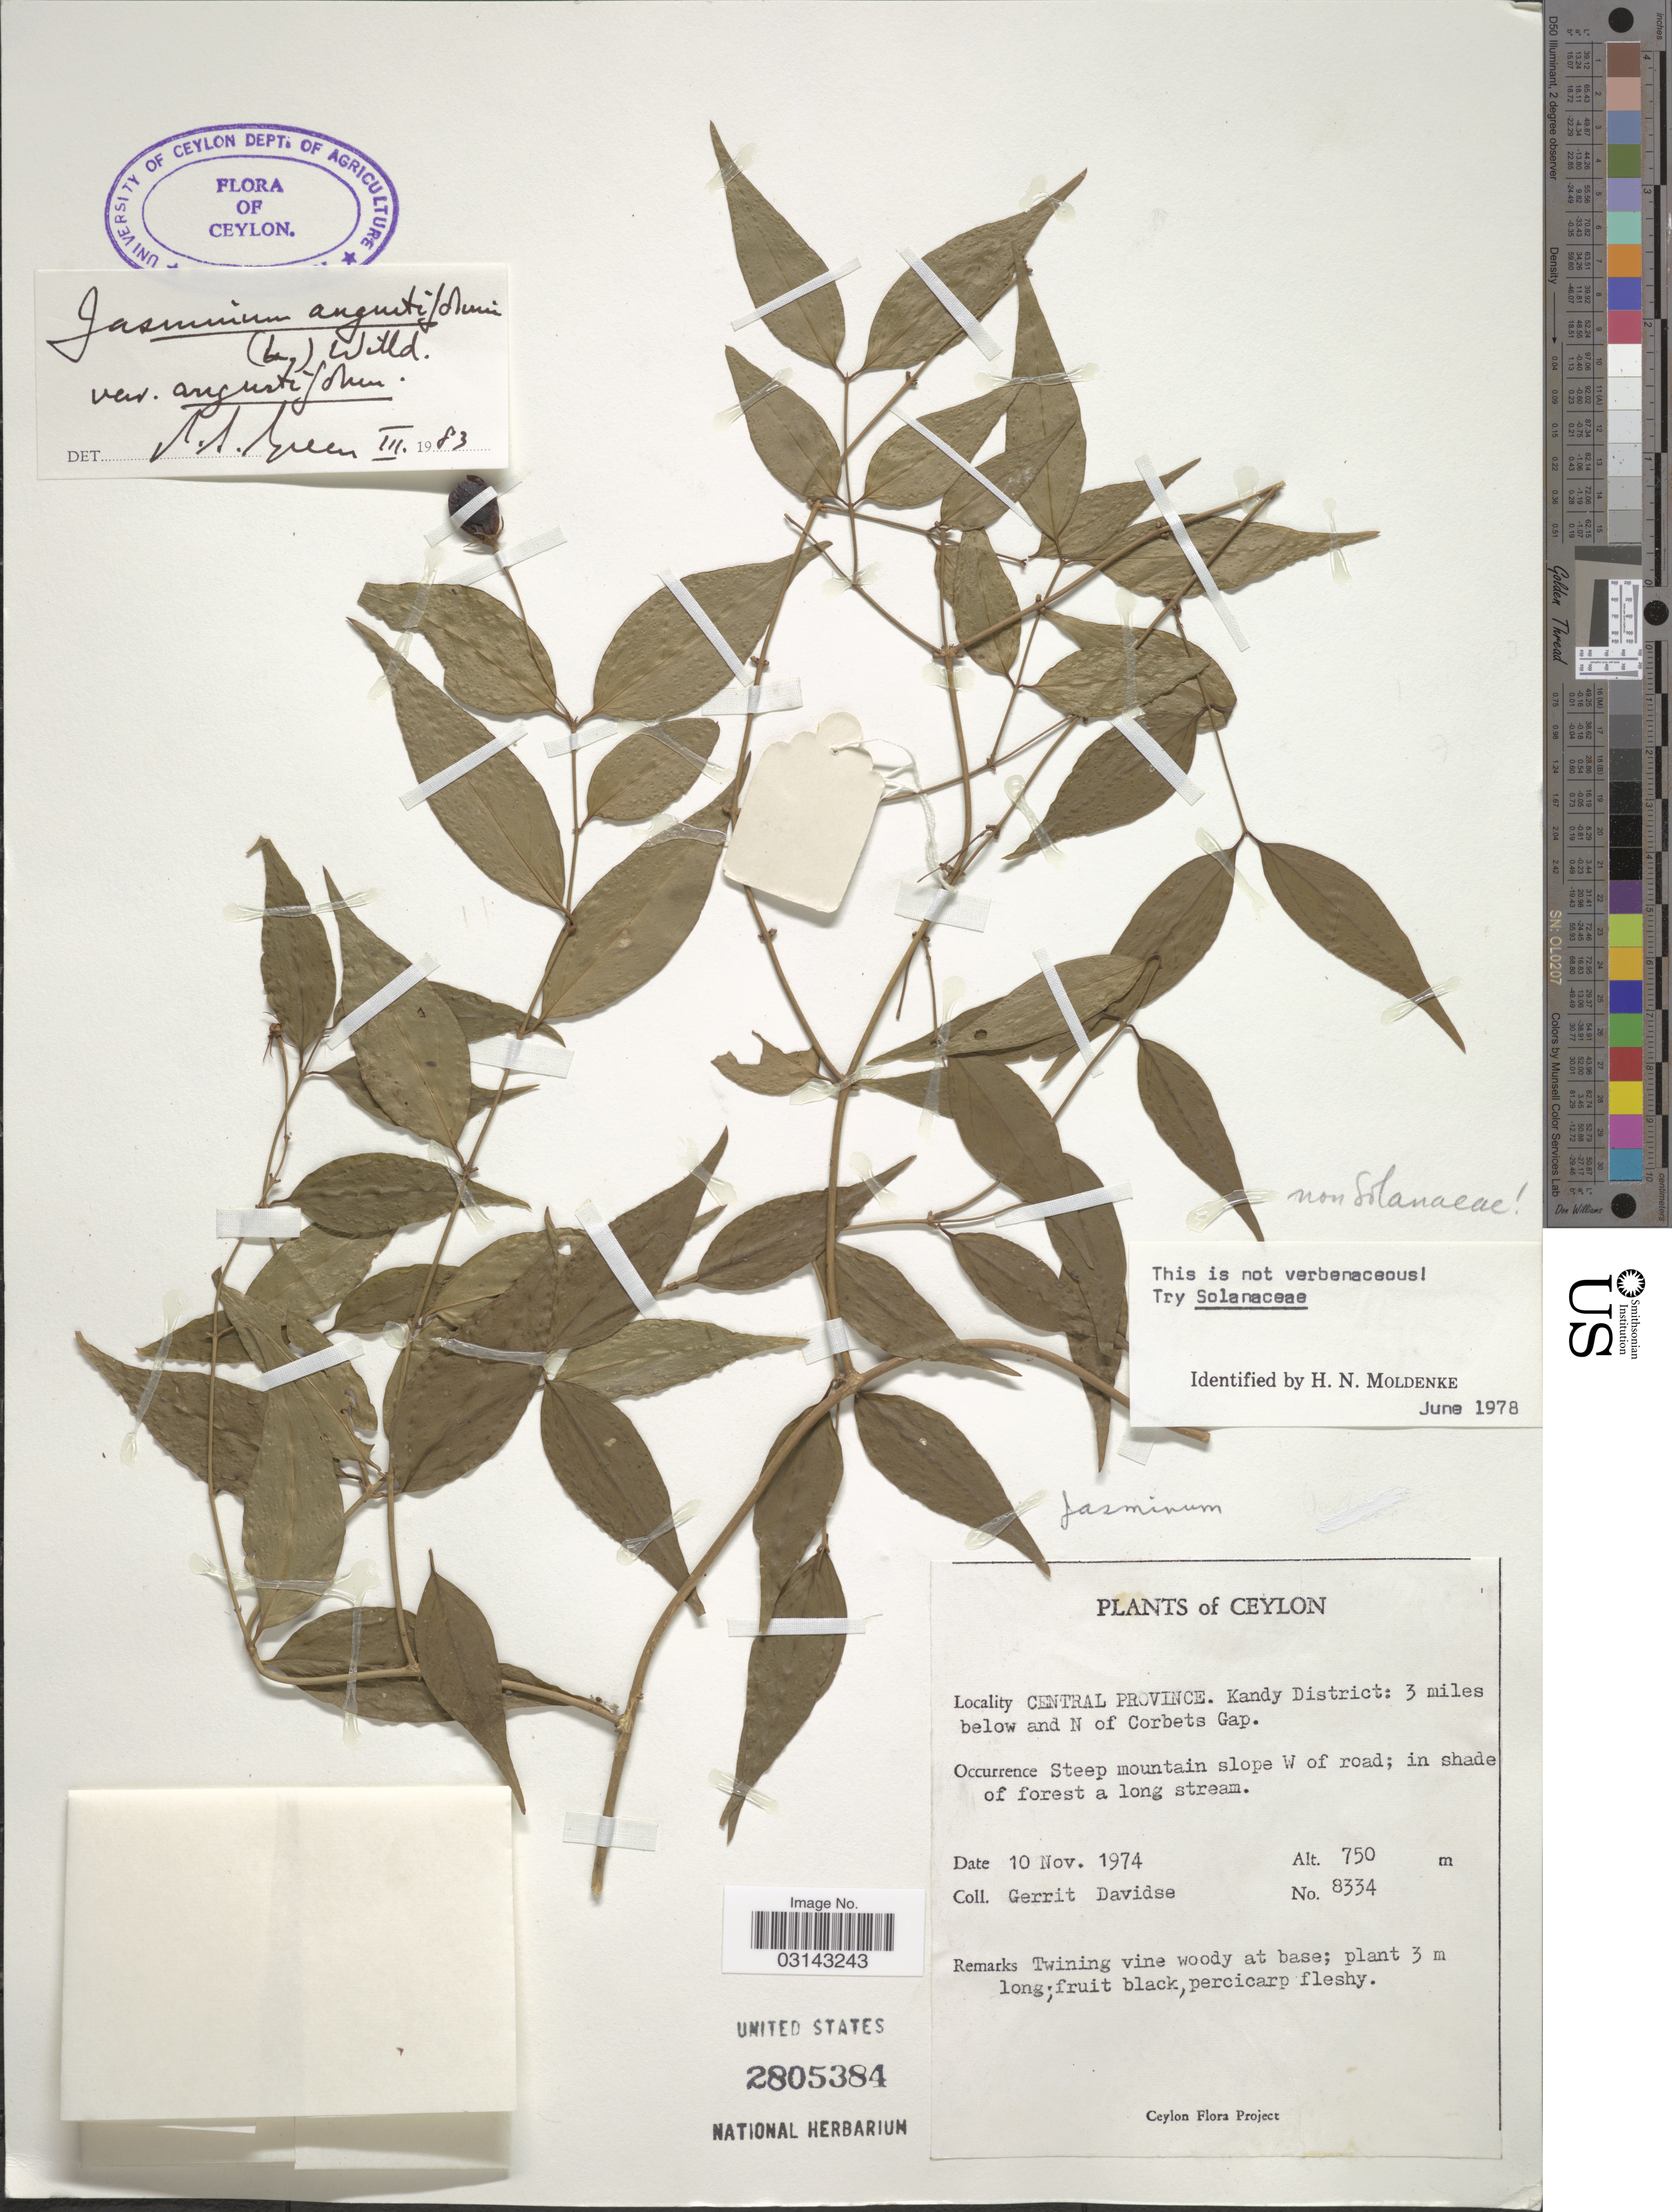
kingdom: Plantae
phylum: Tracheophyta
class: Magnoliopsida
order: Lamiales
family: Oleaceae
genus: Jasminum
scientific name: Jasminum angustifolium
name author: (L.) Willd.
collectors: G. Davidse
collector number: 8334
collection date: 1974-11-10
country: Sri Lanka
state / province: Central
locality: Ceylon. Kandy District: 3 miles below and N of Corbets Gap. Steep mountain slope W of road.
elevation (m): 750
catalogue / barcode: US 2805384